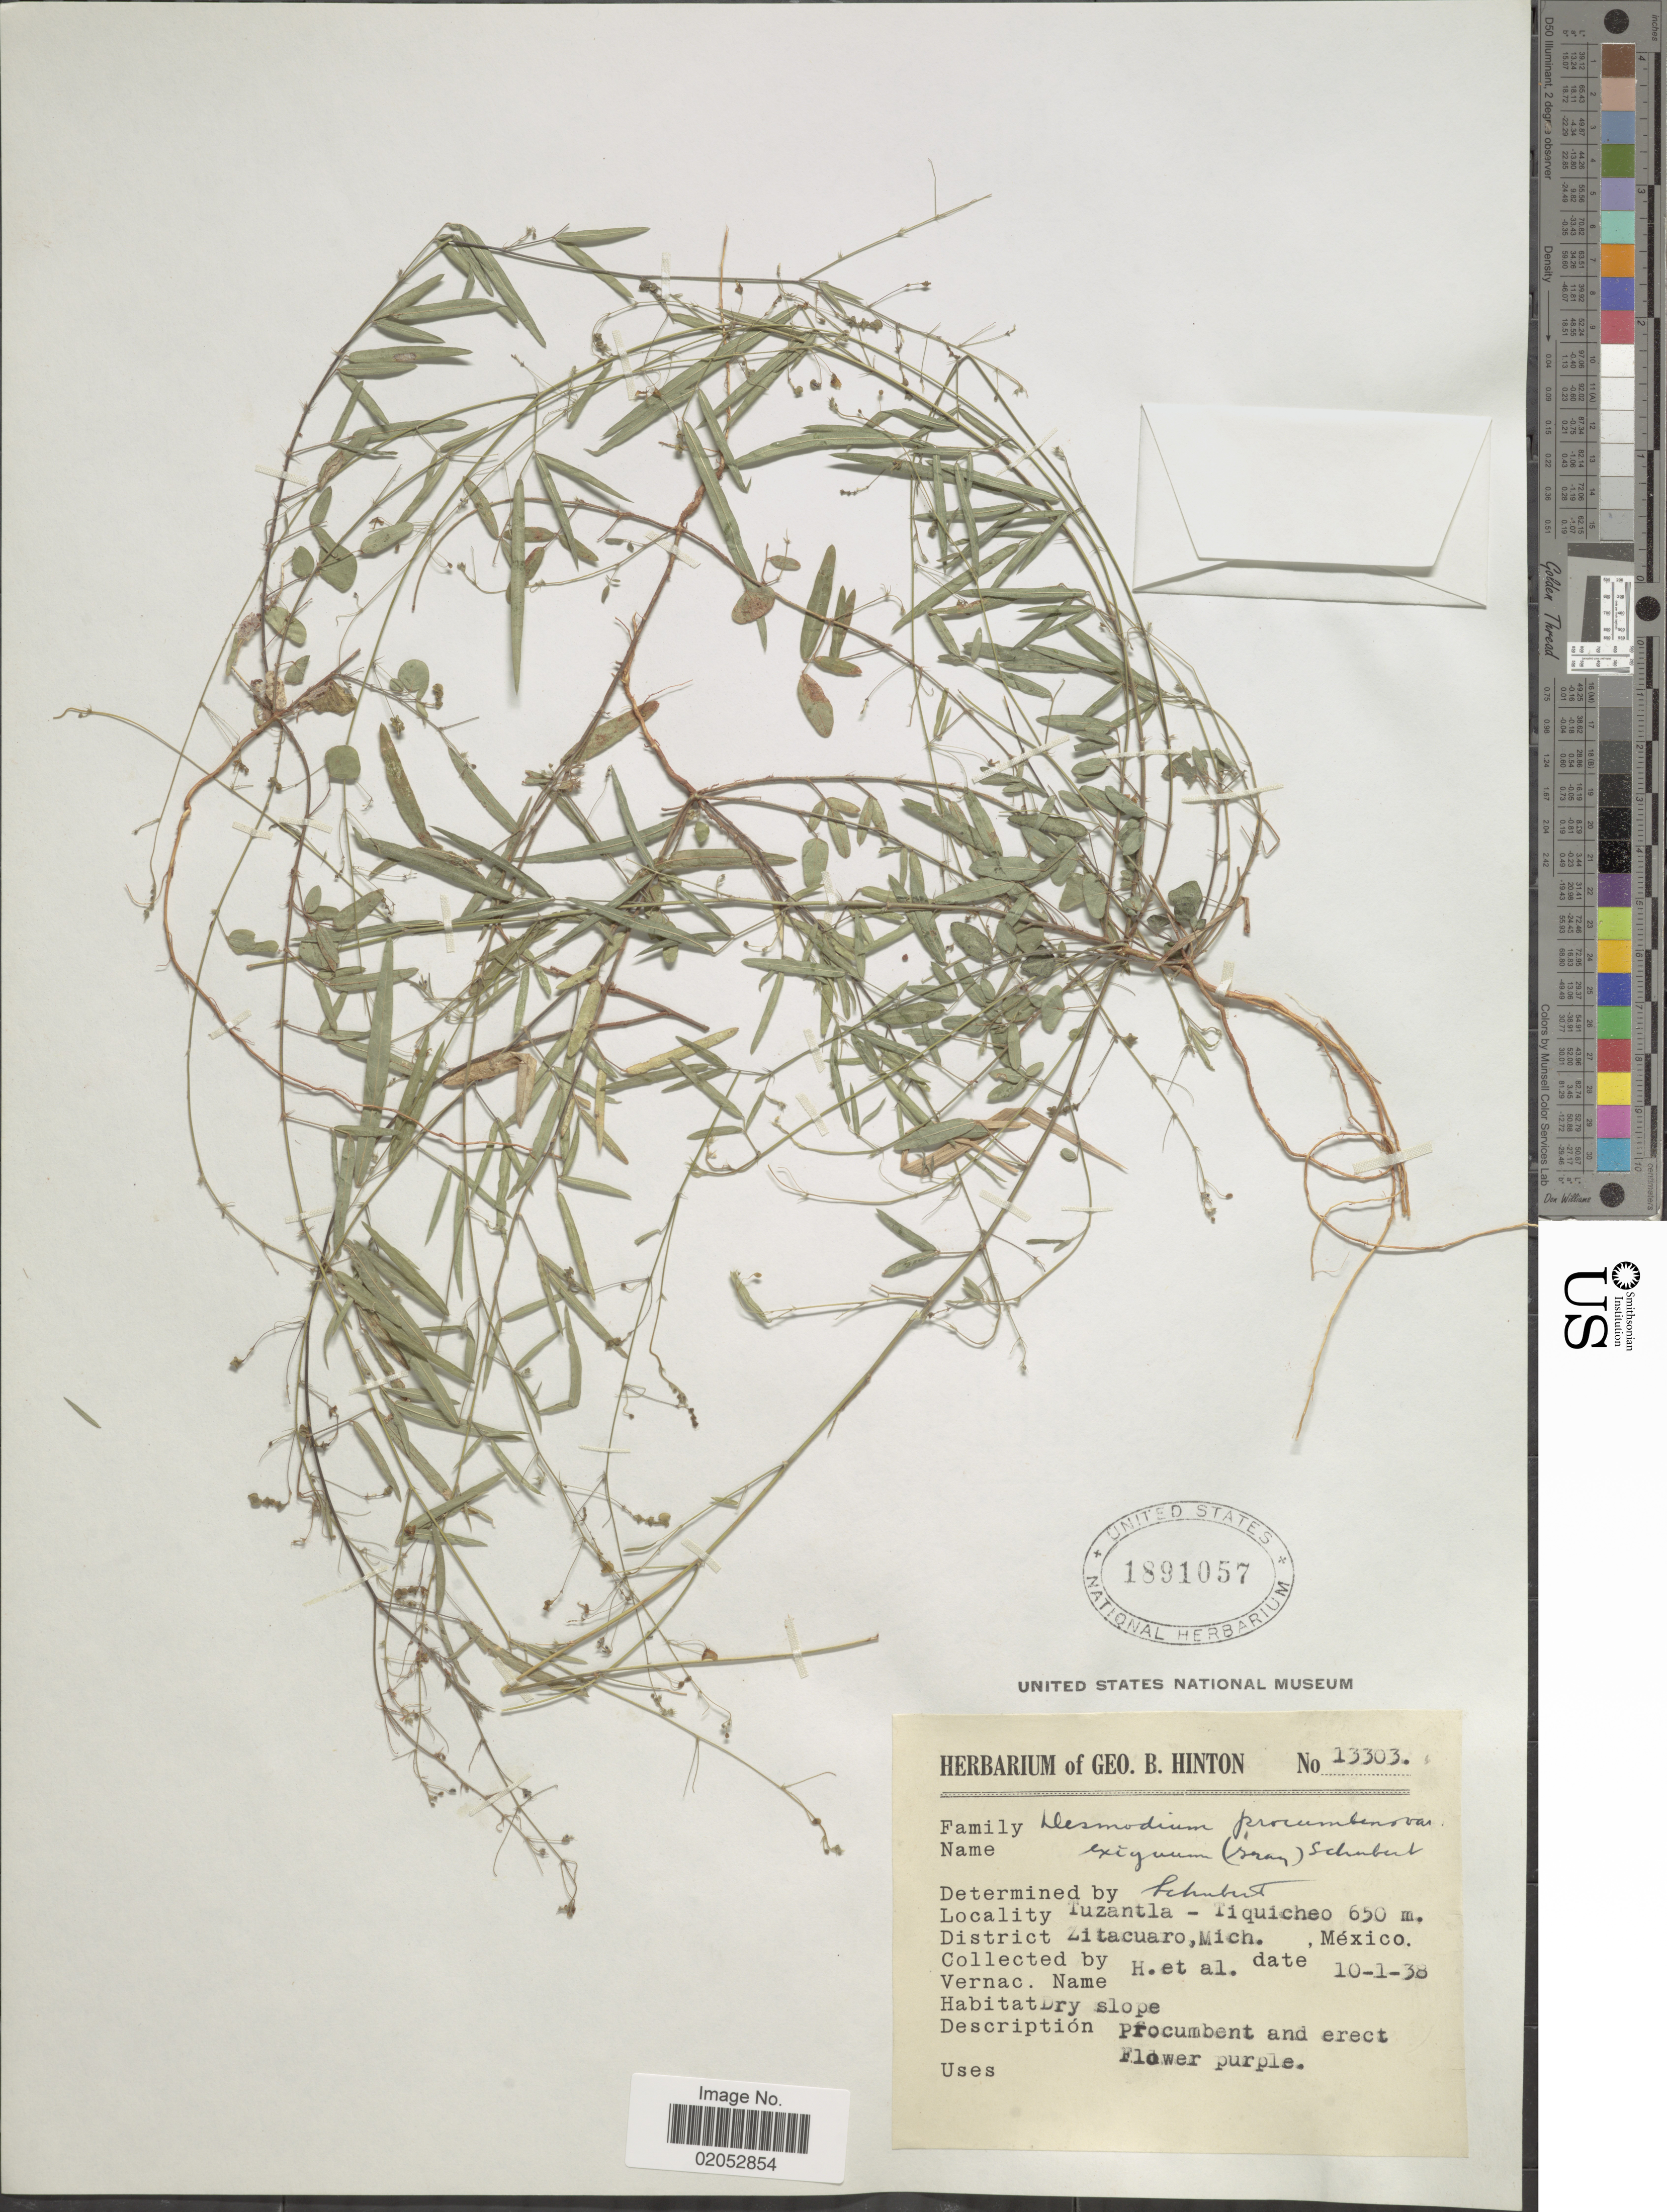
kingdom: Plantae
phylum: Tracheophyta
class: Magnoliopsida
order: Fabales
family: Fabaceae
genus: Desmodium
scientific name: Desmodium procumbens var. exiguum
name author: (A. Gray) B.G. Schub.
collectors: G. B. Hinton & et al.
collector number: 13303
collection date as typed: Transcribed d/m/y: 1/10/38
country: Mexico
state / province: Michoacán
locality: Tuzantla - Tiquicheo, District Zitacuaro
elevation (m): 650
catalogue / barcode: US 1891057